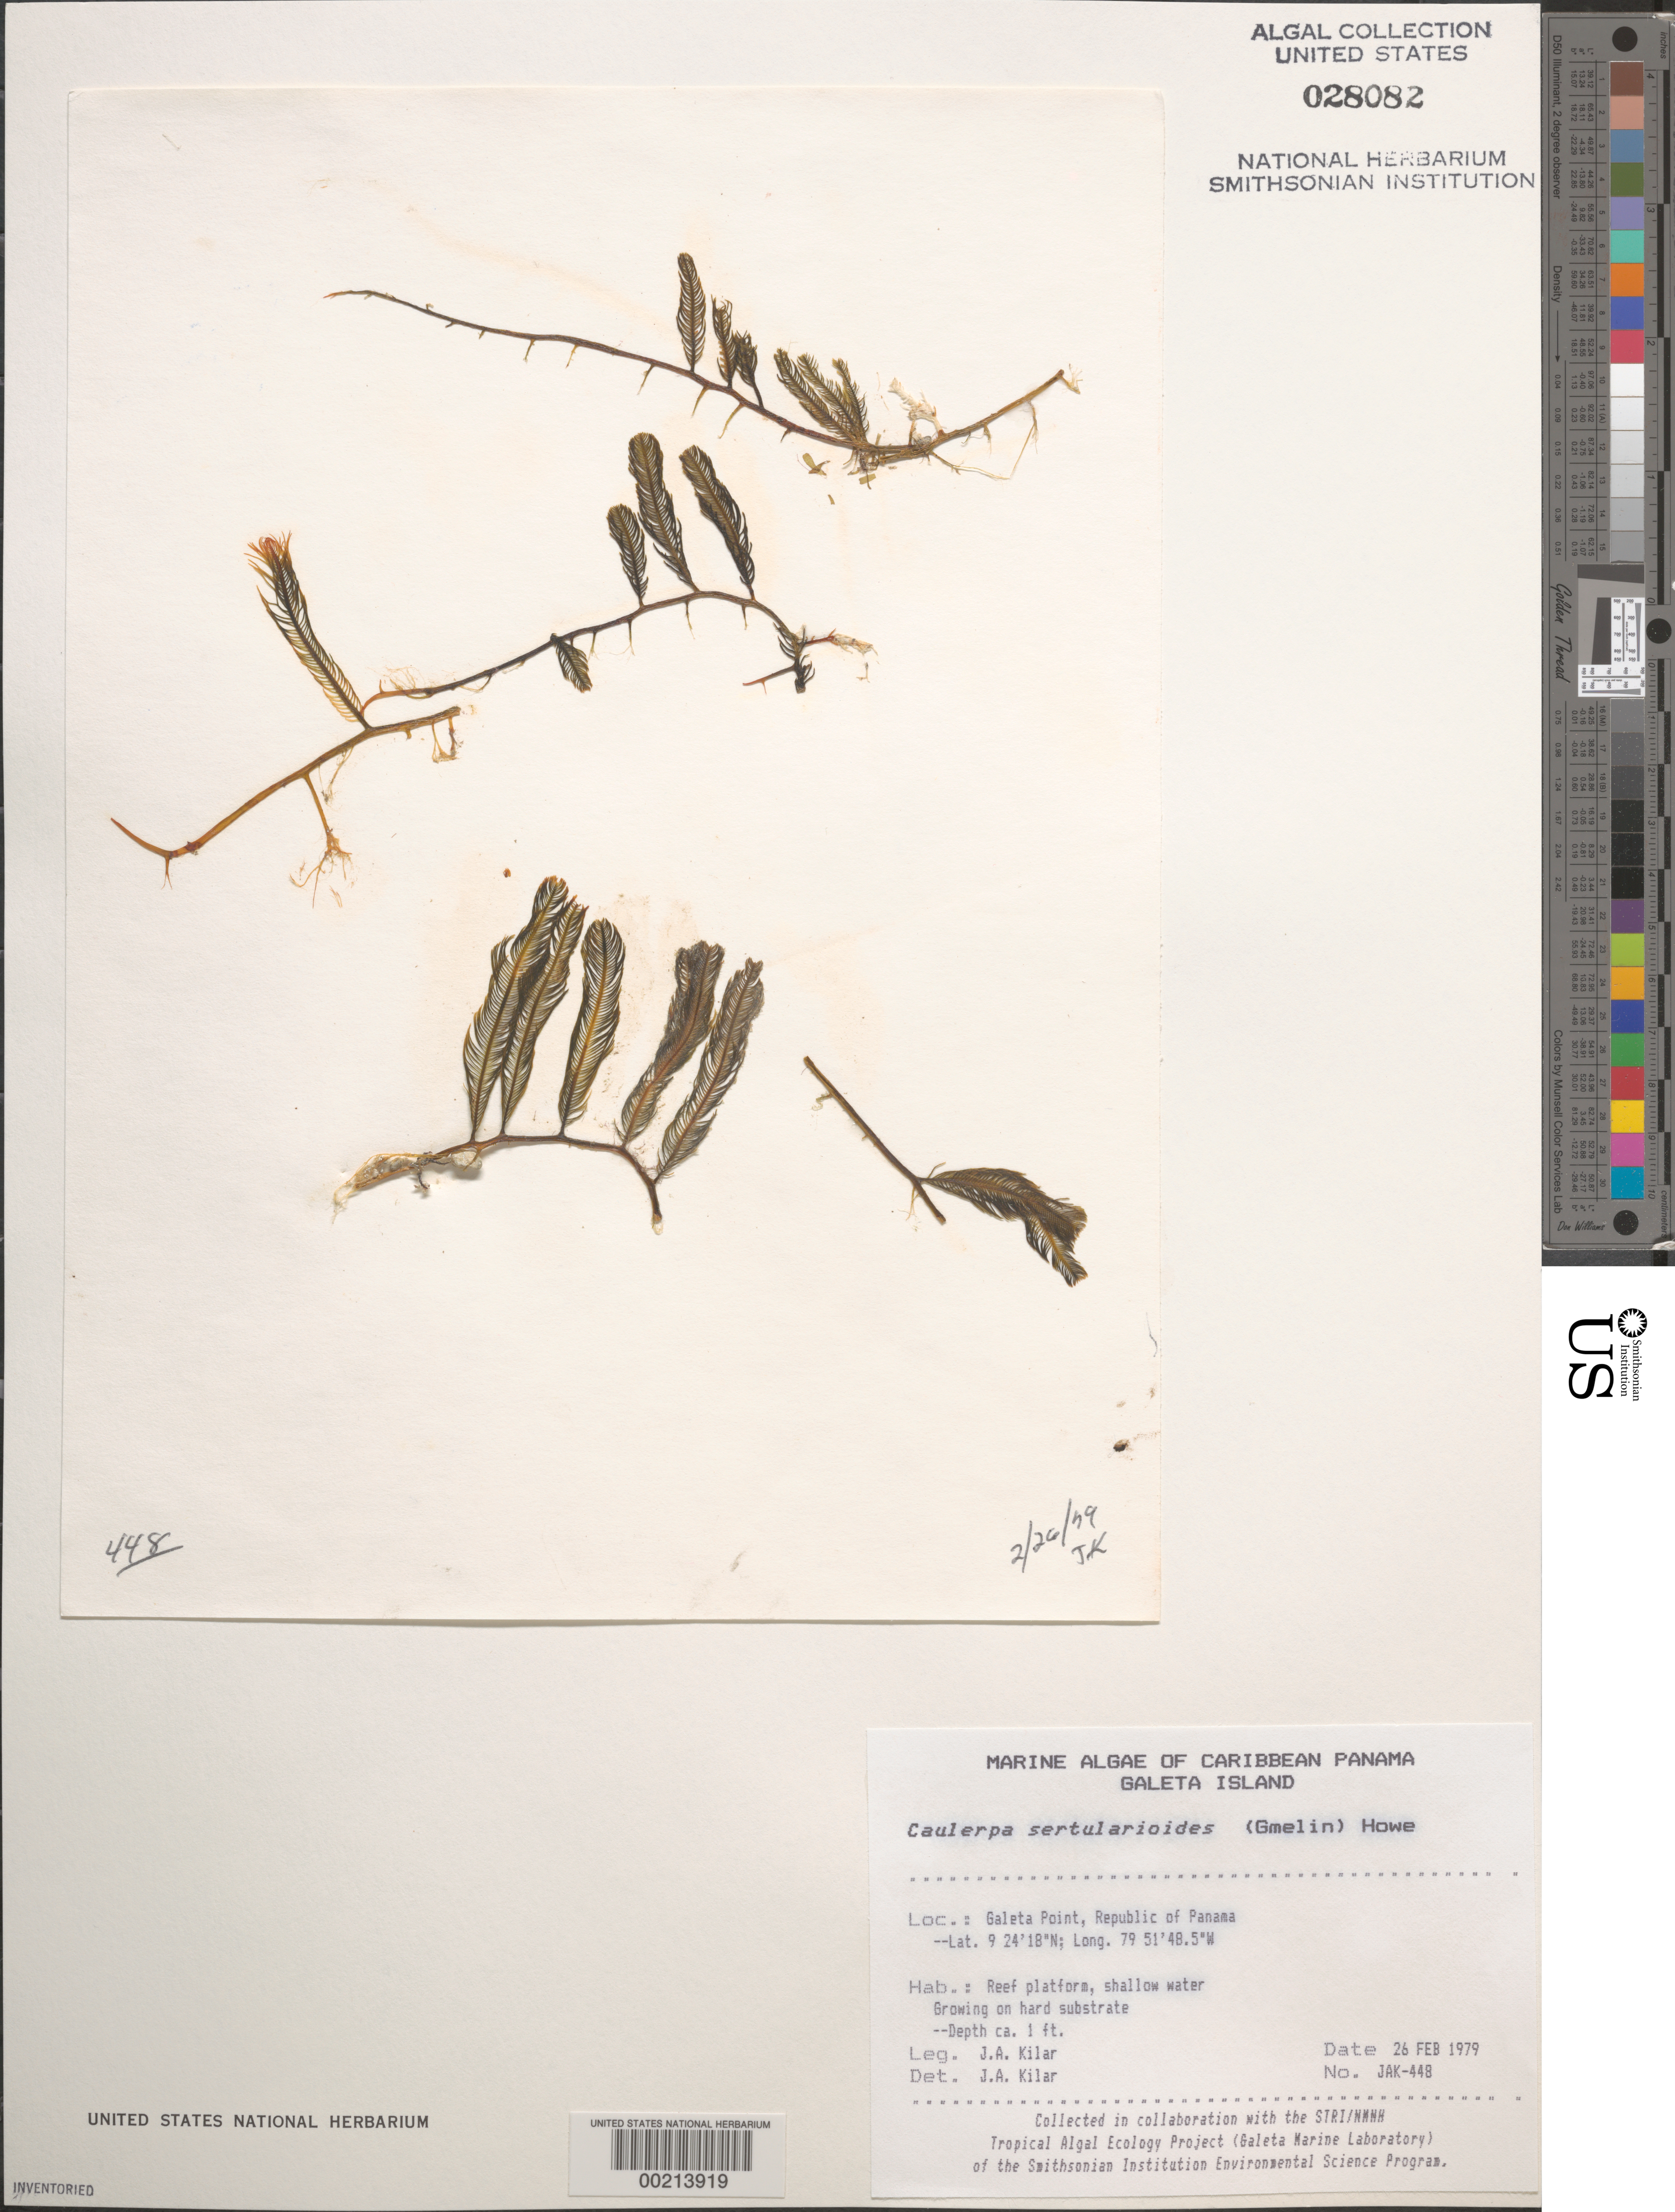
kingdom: Plantae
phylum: Chlorophyta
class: Ulvophyceae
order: Bryopsidales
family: Caulerpaceae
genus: Caulerpa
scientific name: Caulerpa sertularioides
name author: (S.G. Gmel.) M. Howe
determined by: Kilar, J. A.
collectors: J. A. Kilar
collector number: JAK-448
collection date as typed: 26 Feb 1979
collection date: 1979-02-26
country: Panama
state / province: Colón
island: Galeta Island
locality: Galeta Point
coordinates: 9 24' 18" N, 79 51' 48.5" W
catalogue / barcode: US 28082